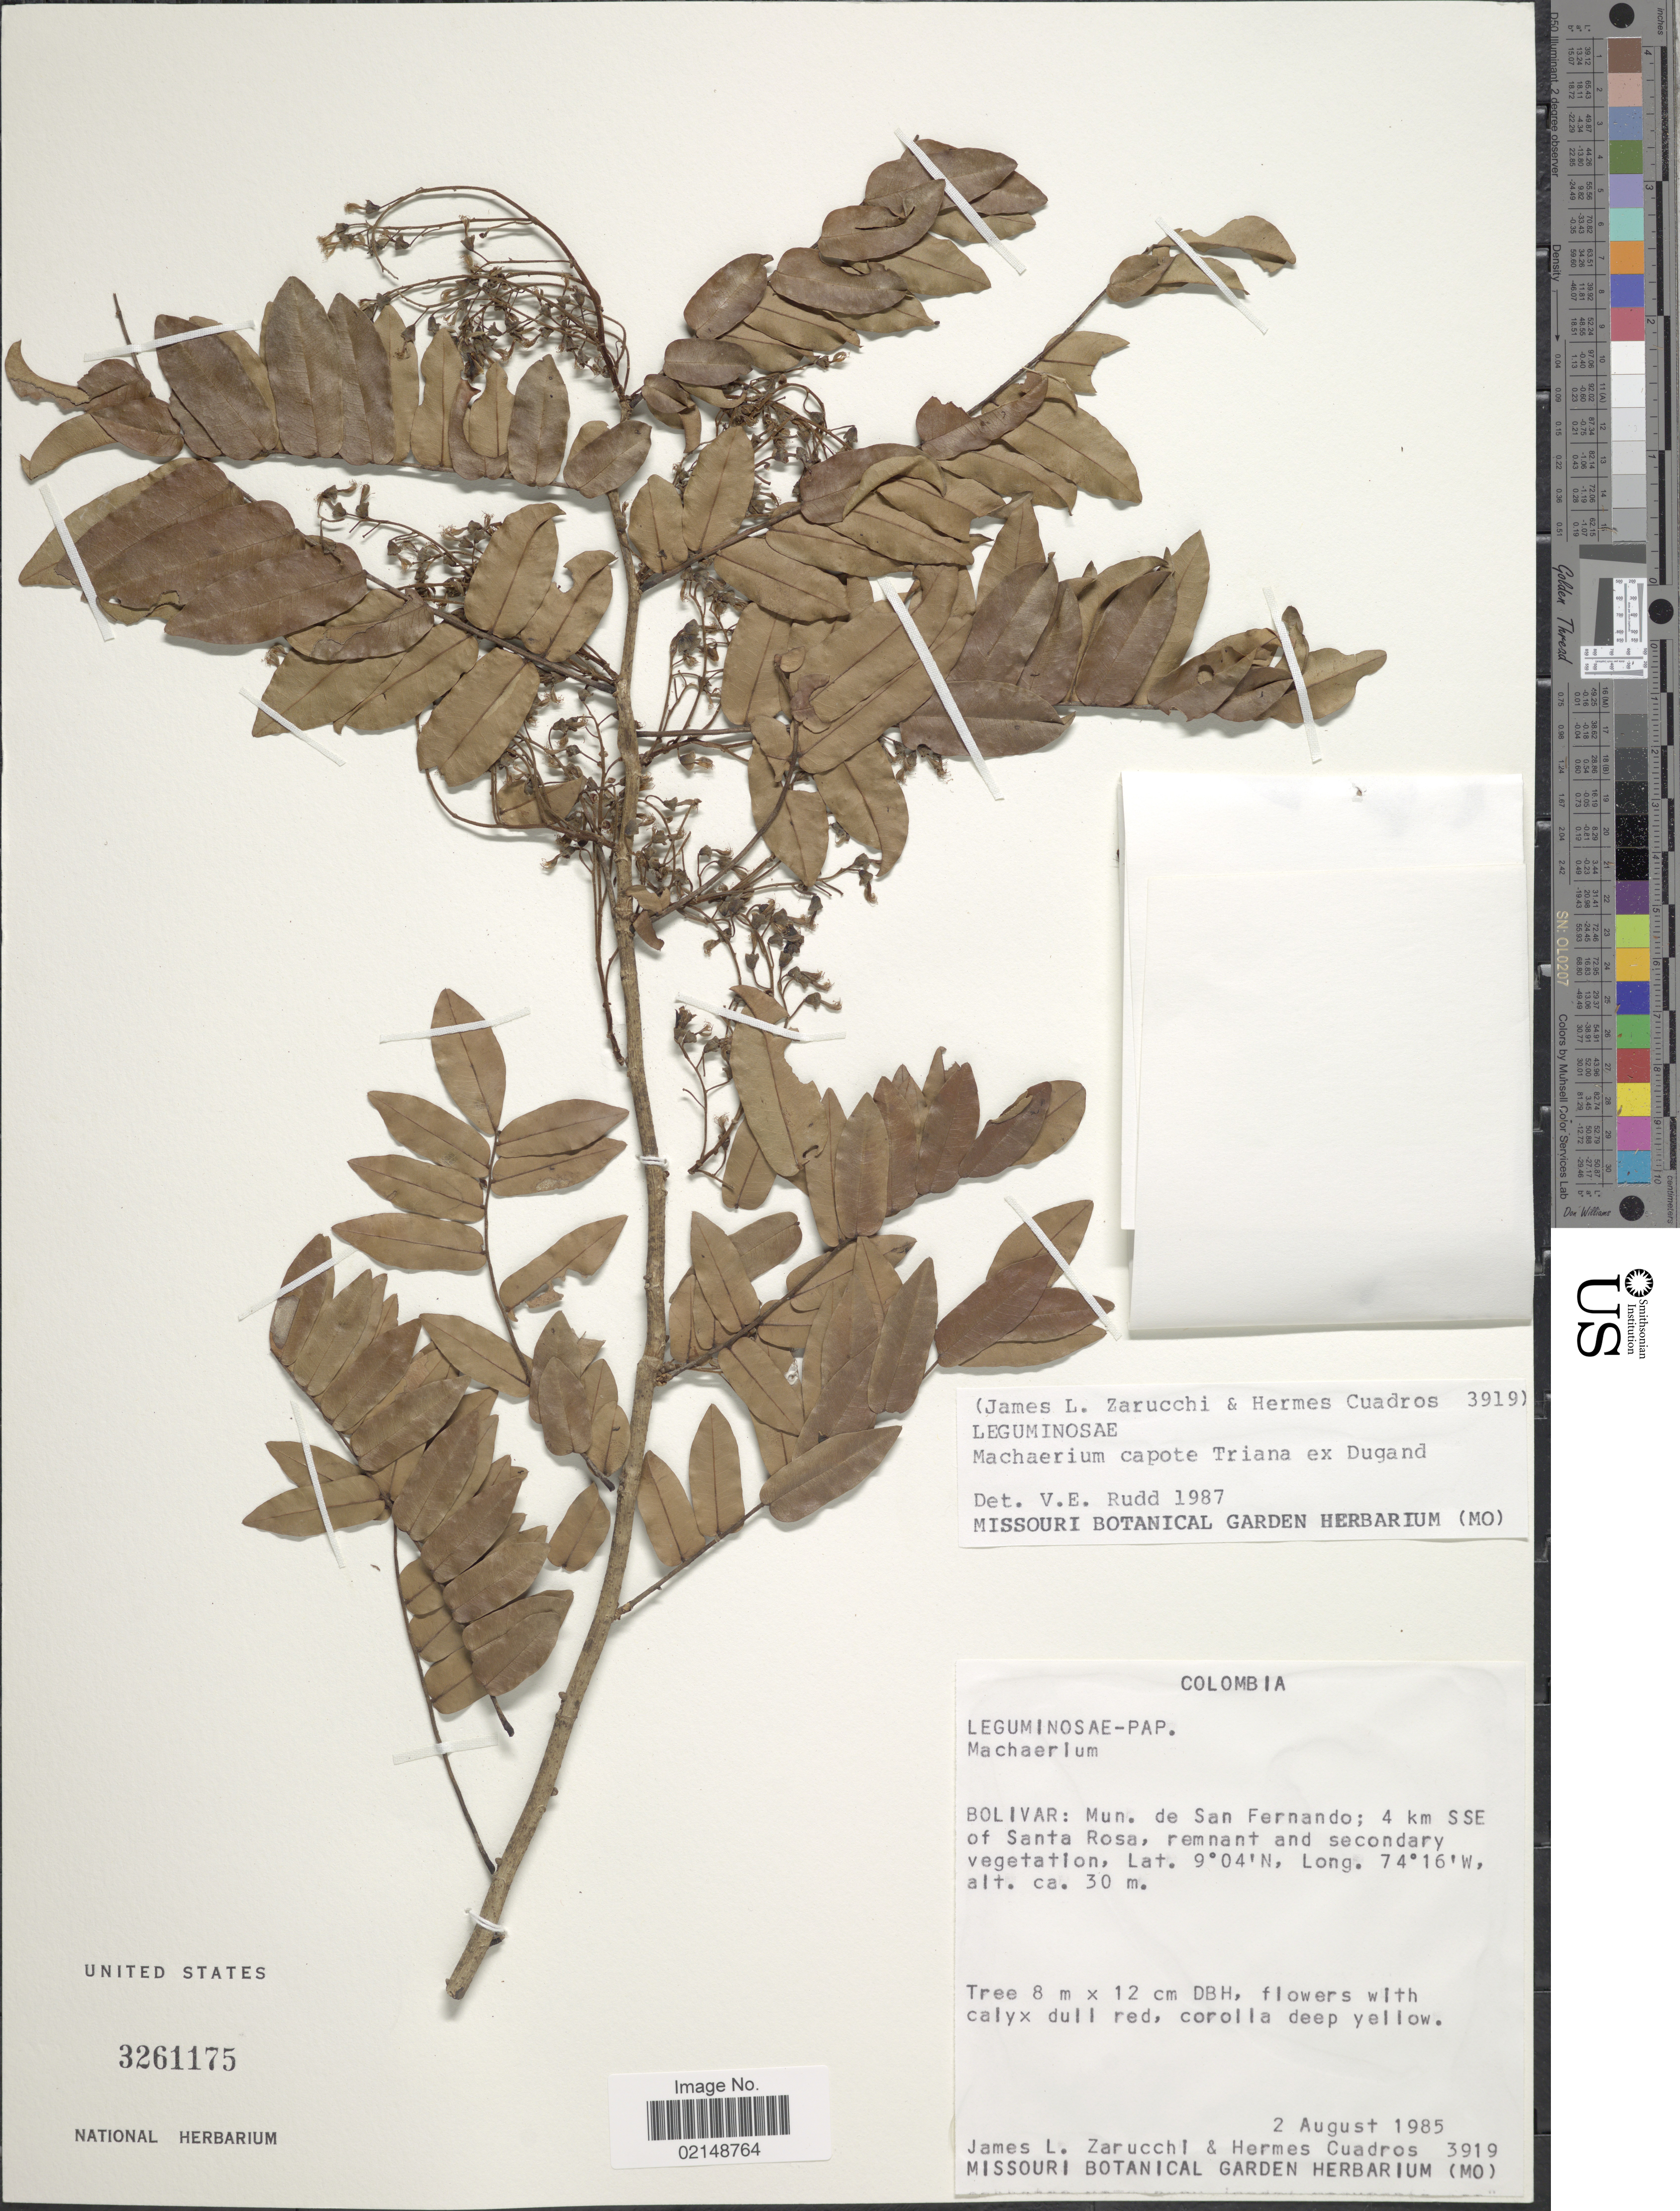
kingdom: Plantae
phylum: Tracheophyta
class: Magnoliopsida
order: Fabales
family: Fabaceae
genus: Machaerium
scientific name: Machaerium capote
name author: Triana ex Dugand G.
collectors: J. L. Zarucchi & H. Cuadros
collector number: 3919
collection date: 1985-08-02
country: Colombia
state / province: Bolívar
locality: Mun. de San Fernando, 4 km SSE of Santa Rosa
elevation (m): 30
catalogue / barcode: US 3261175